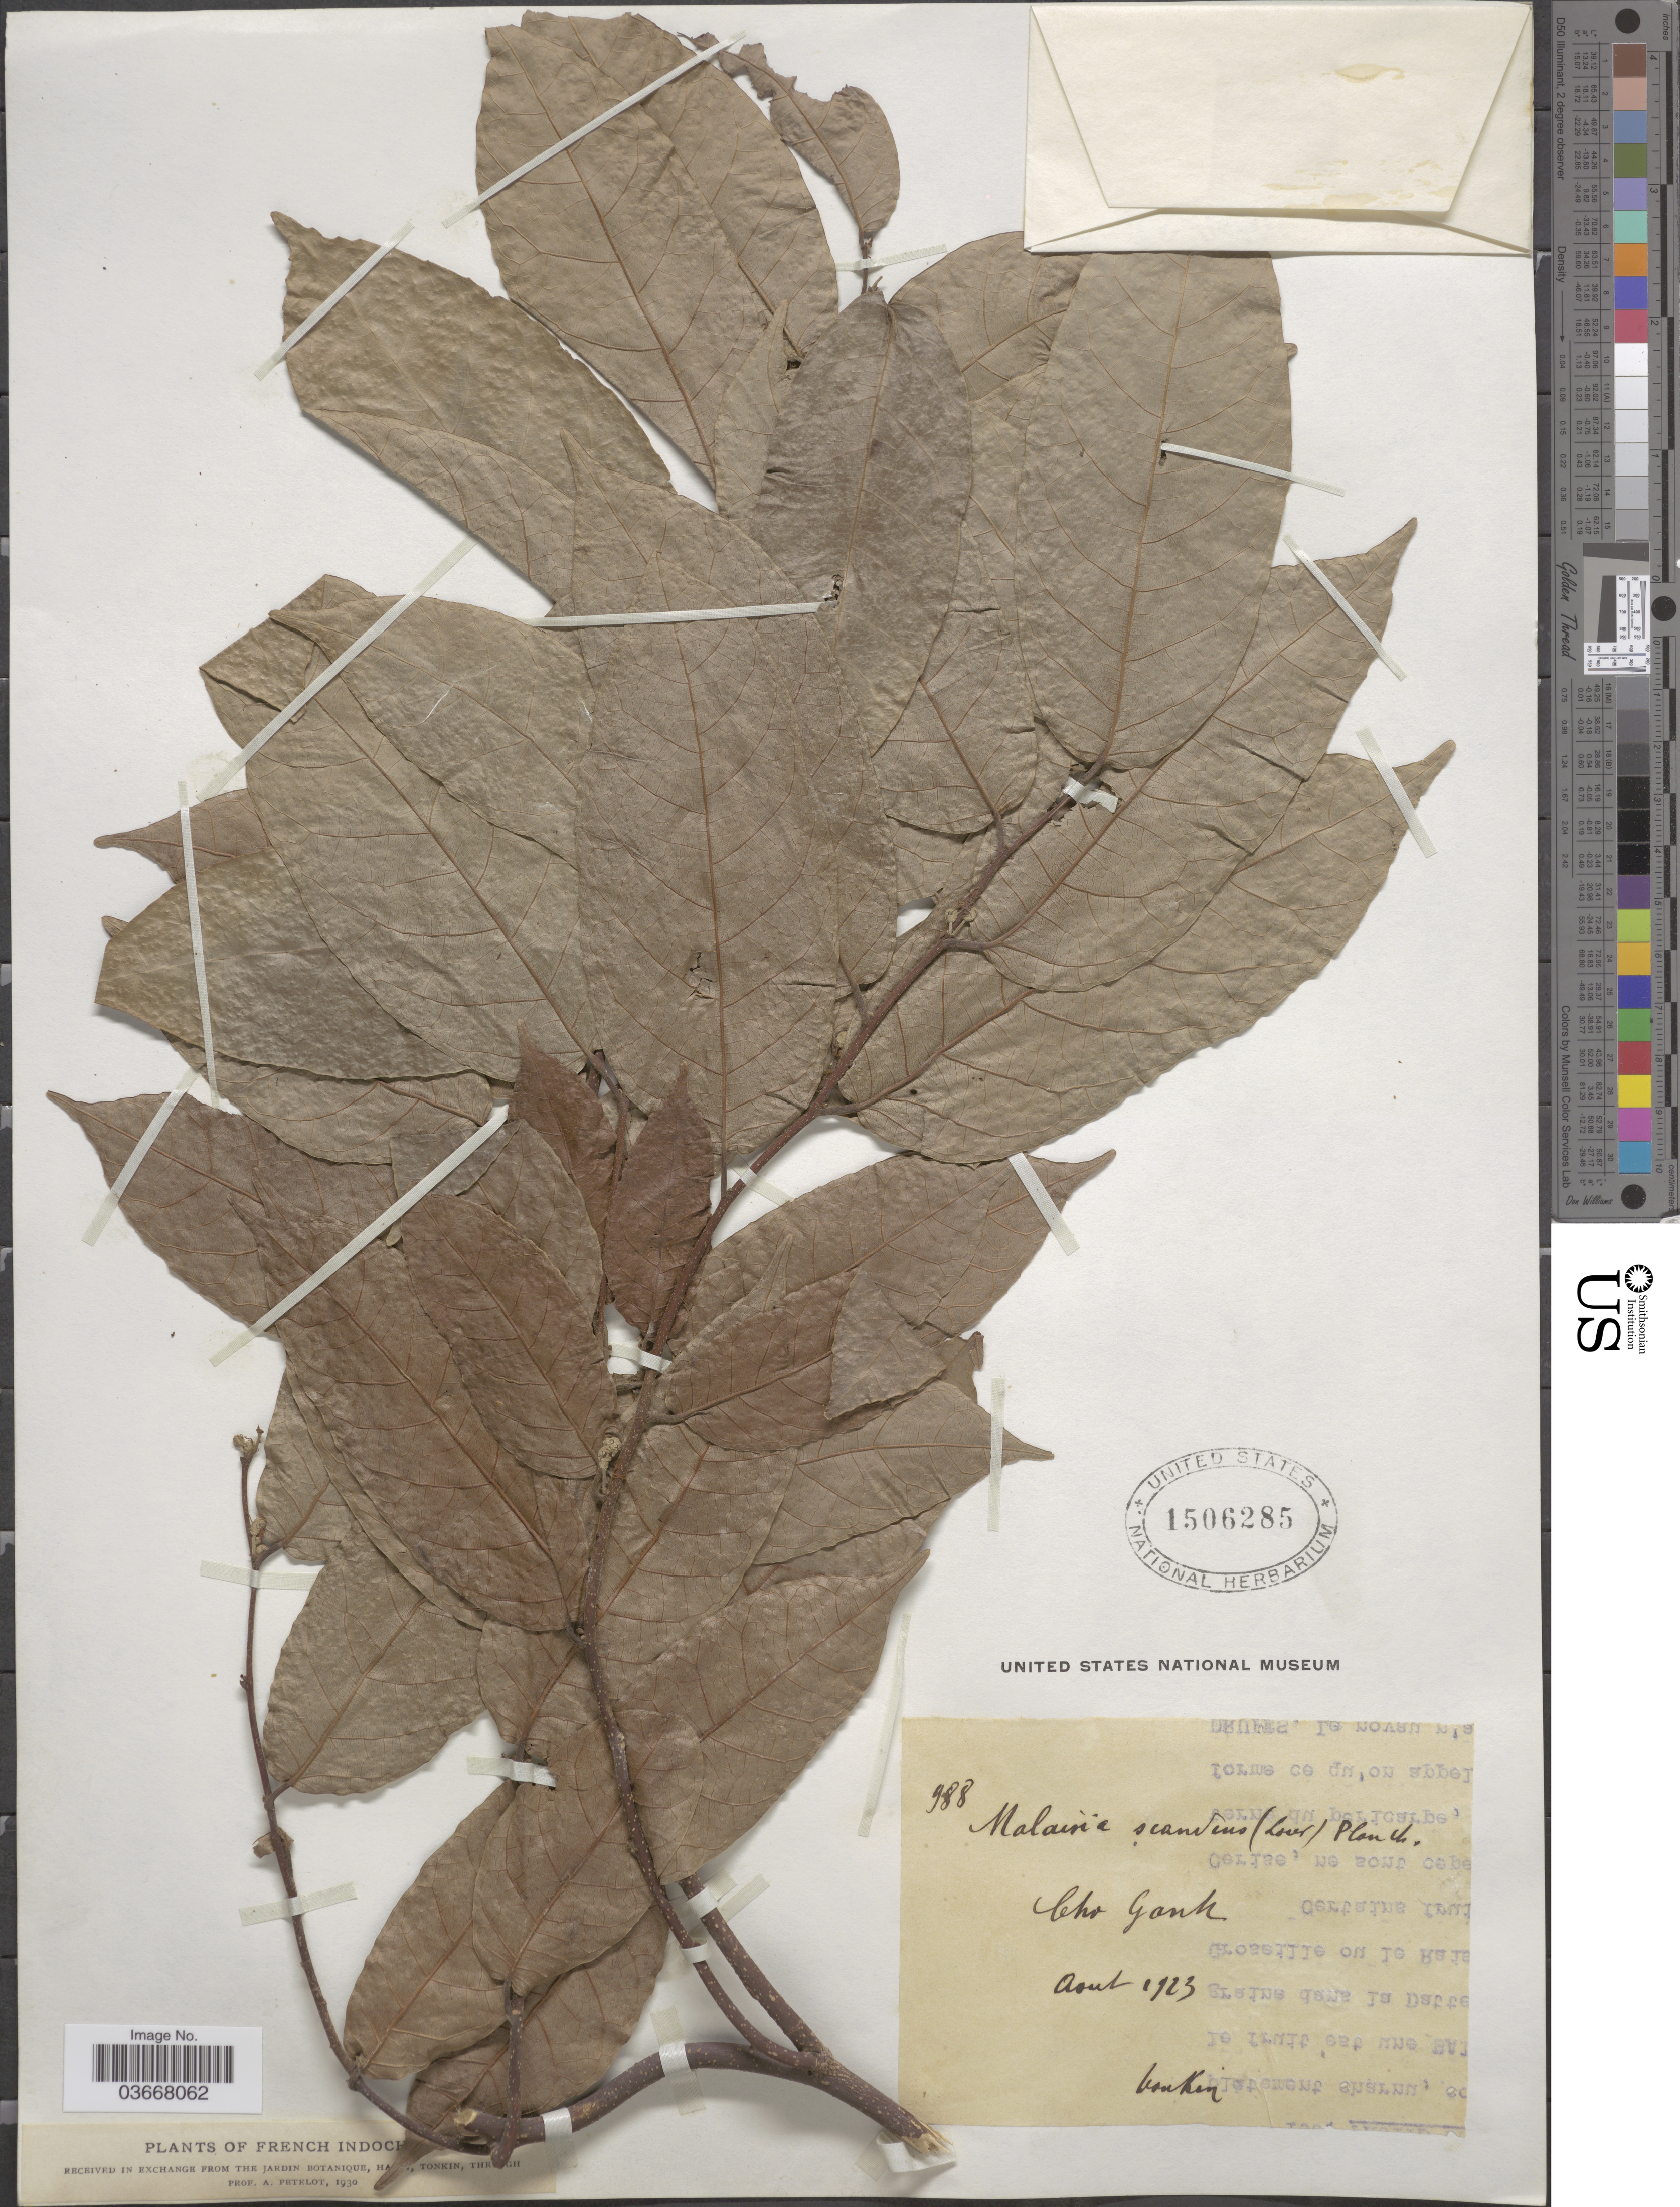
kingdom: Plantae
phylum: Tracheophyta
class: Magnoliopsida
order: Rosales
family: Moraceae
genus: Malaisia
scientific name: Malaisia scandens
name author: (Lour.) Planch.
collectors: A. Petelot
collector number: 988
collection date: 1923-08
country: Vietnam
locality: French Indo!. Cho Ganh.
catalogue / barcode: US 1506285